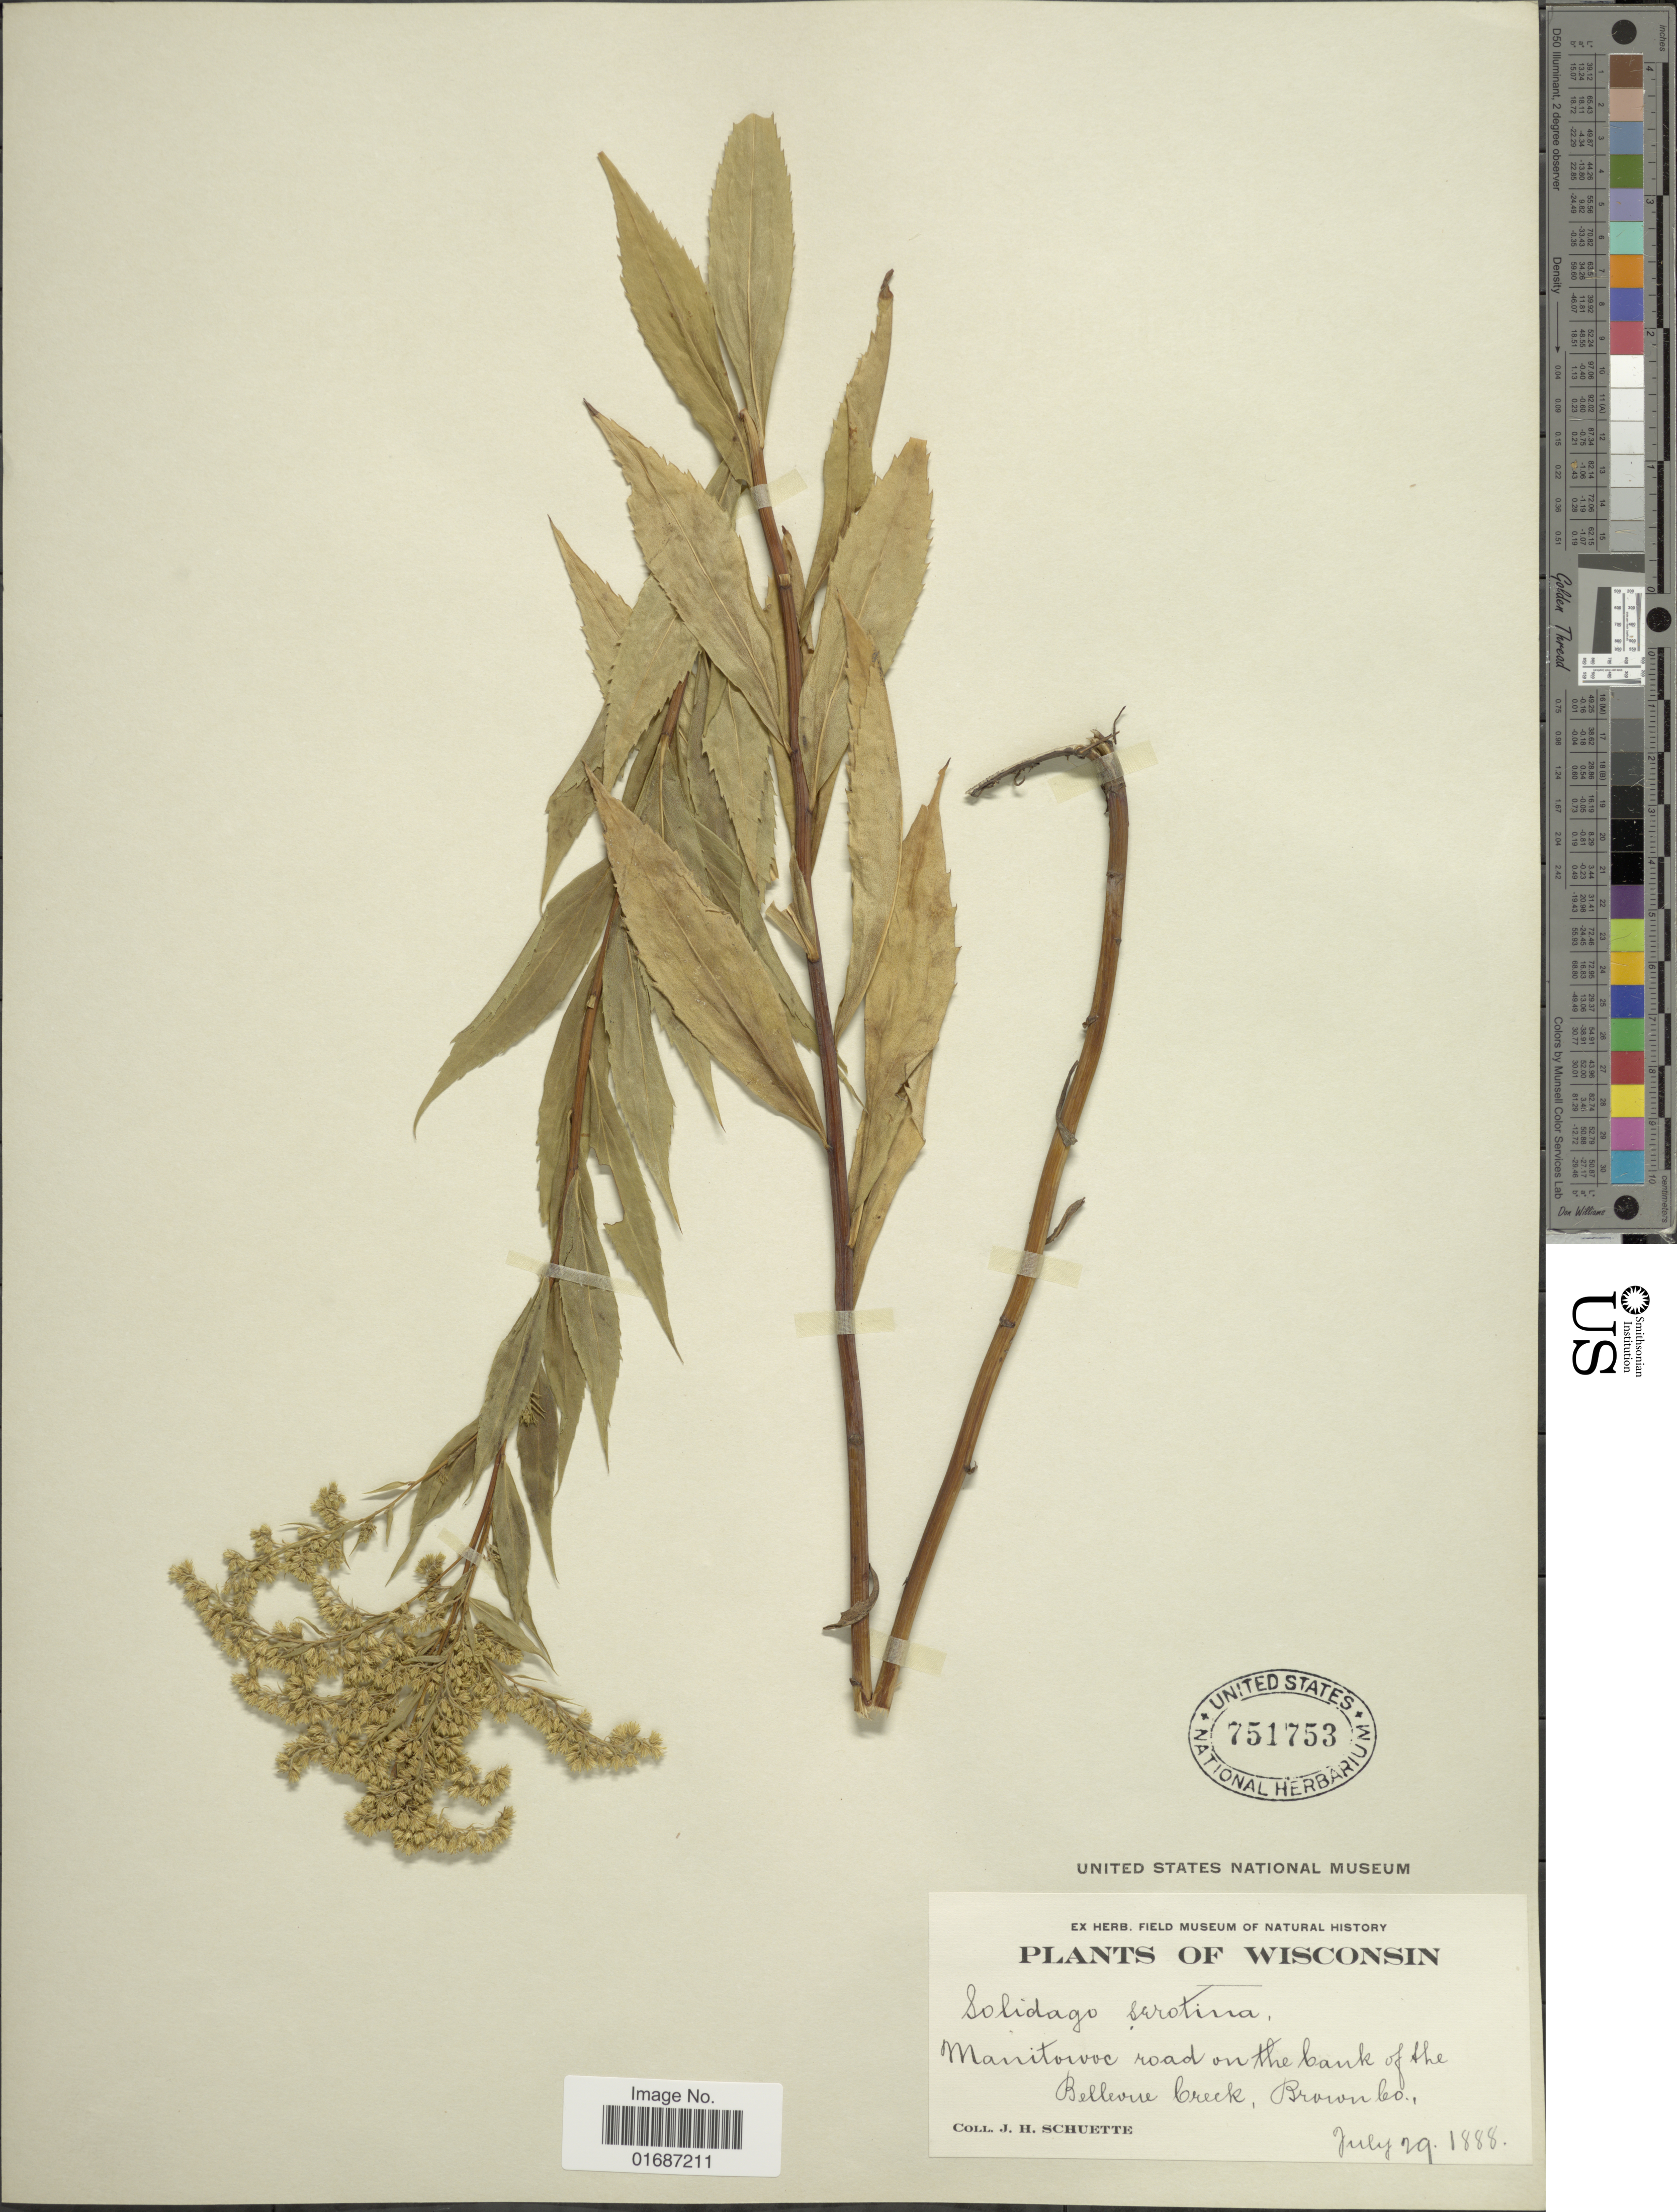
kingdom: Plantae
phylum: Tracheophyta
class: Magnoliopsida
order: Asterales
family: Asteraceae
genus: Solidago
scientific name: Solidago gigantea var. leiophylla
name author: Fernald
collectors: J. H. Schuette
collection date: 1888-07-29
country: United States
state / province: Wisconsin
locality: Manitorvoc road on the bank of the Bellevue Creek, Brown Co.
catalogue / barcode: US 751753